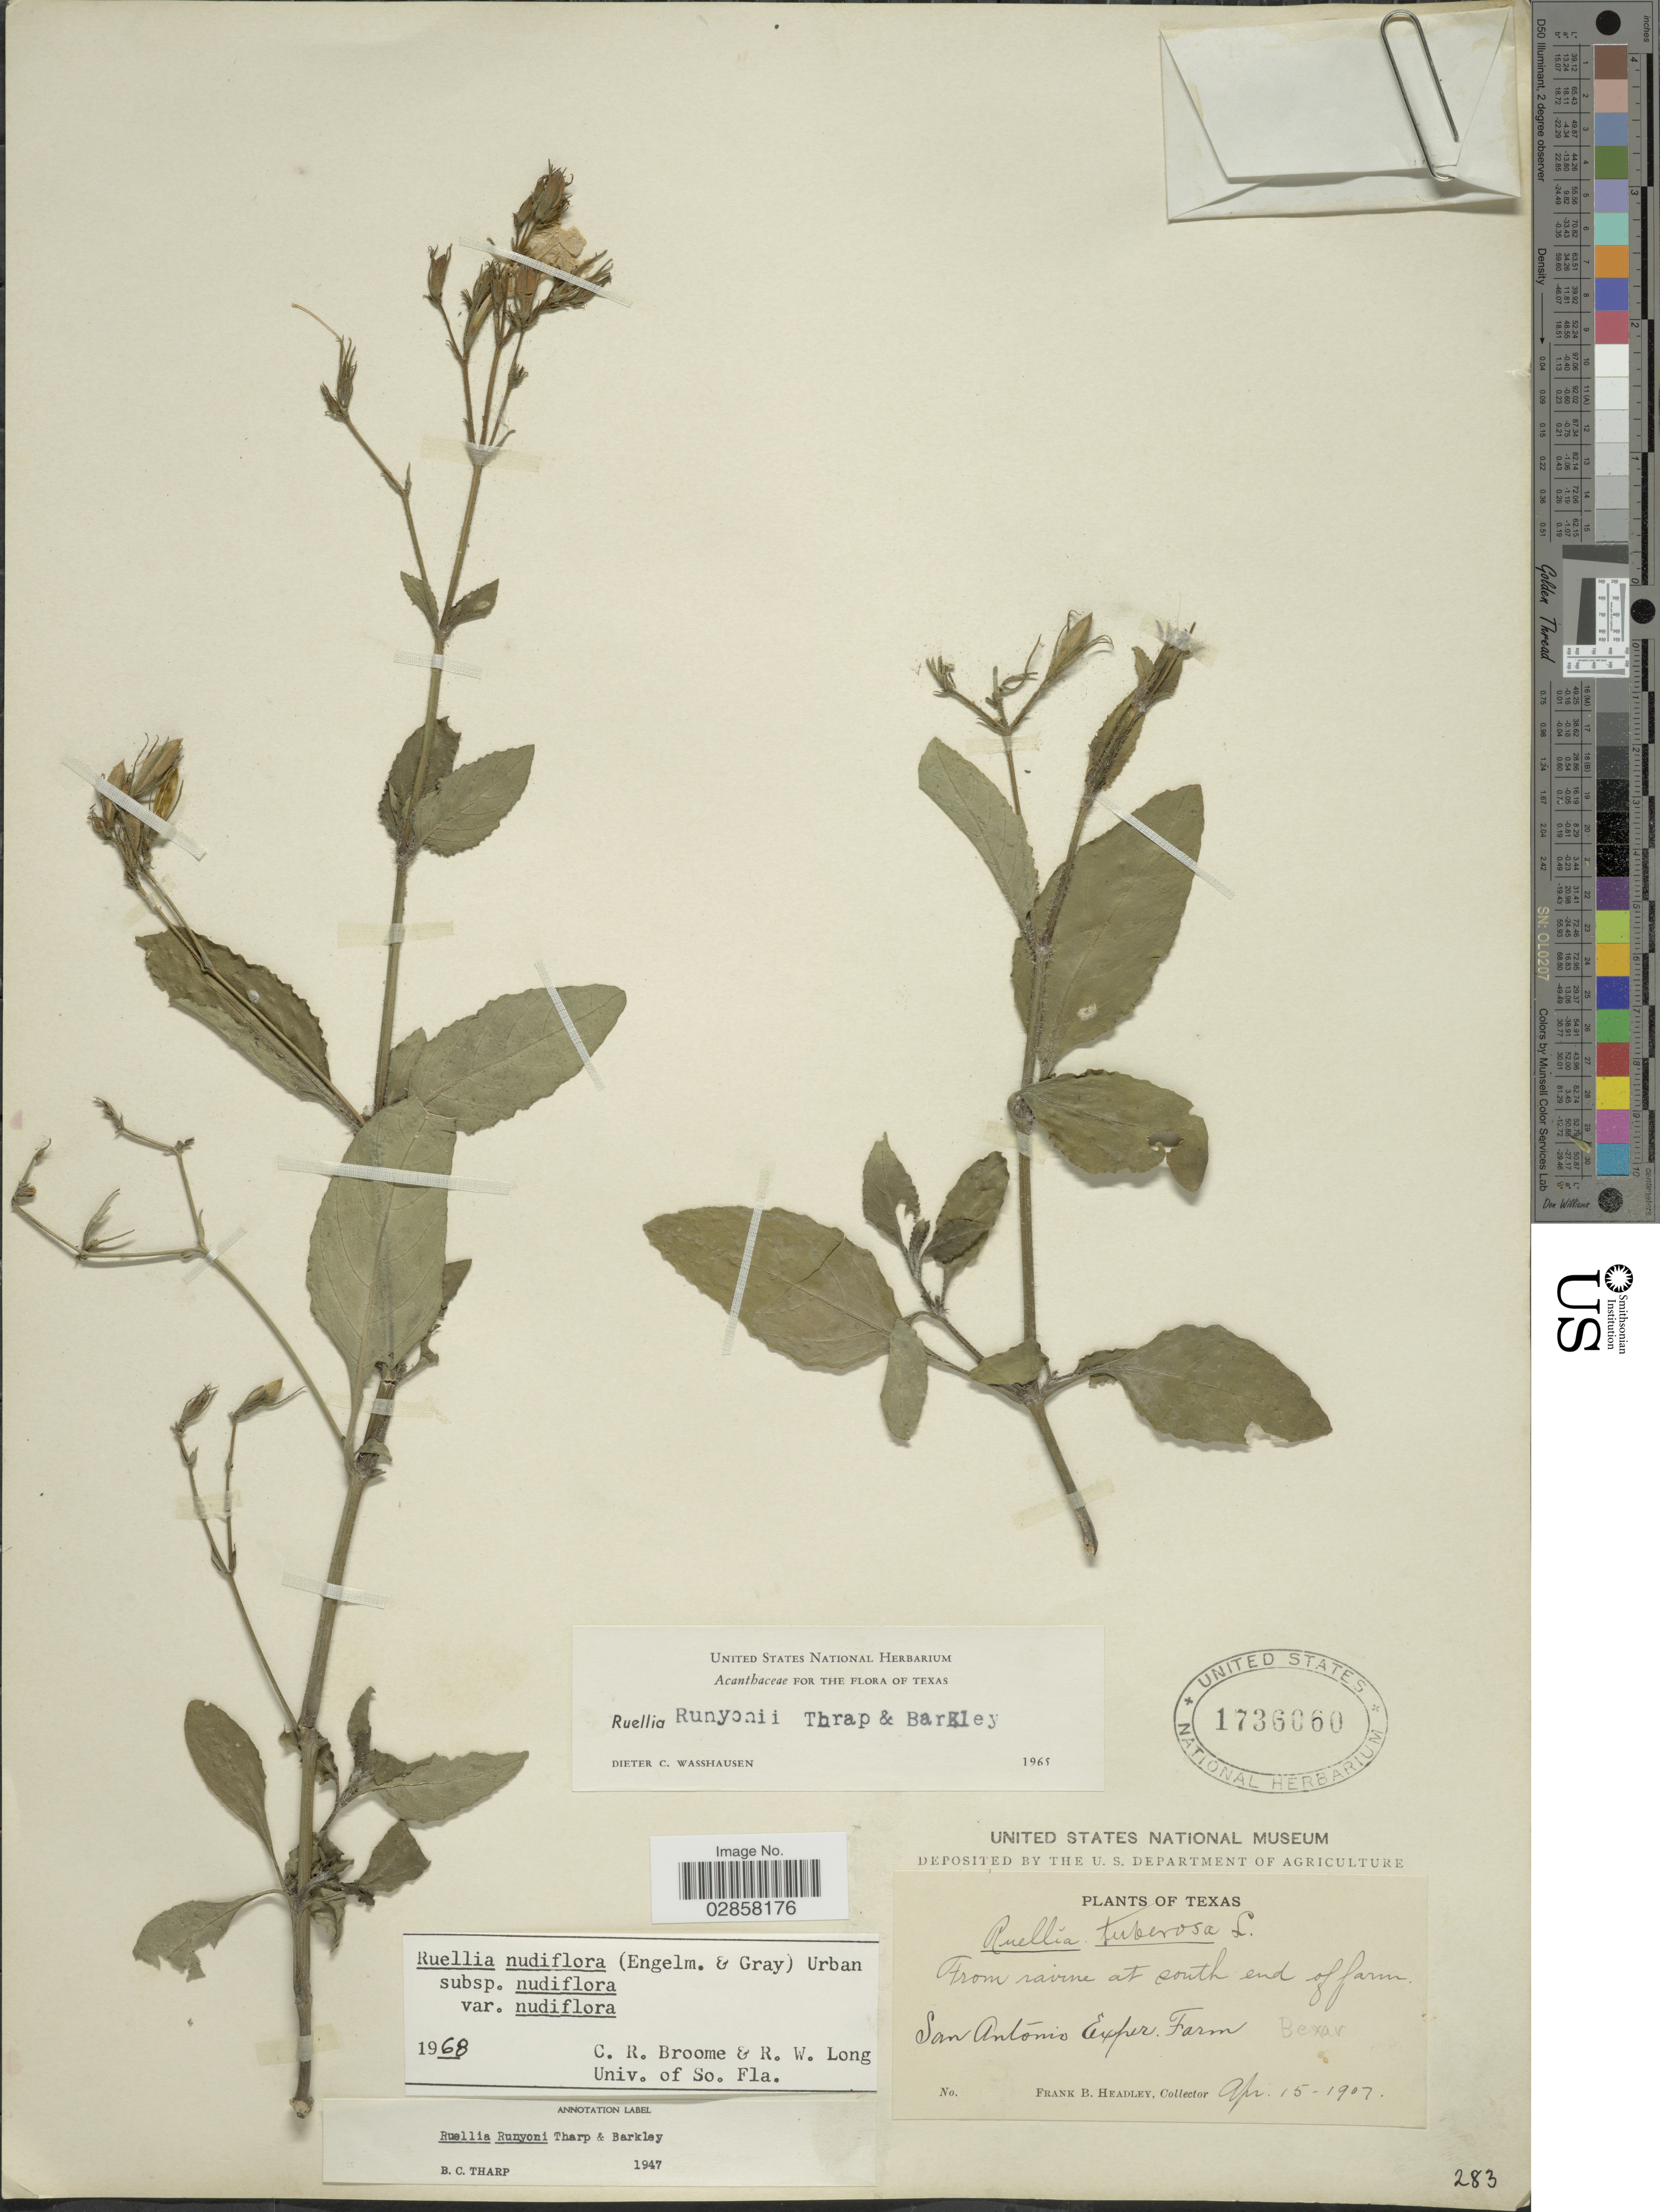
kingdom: Plantae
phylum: Tracheophyta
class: Magnoliopsida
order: Lamiales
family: Acanthaceae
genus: Ruellia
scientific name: Ruellia runyonii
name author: Tharp & F.A. Barkley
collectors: F. B. Headley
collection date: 1907-04-15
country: United States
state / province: Texas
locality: From ravine at south end of farm. San Antonio Exper. Farm. Bexar.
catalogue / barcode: US 1736060